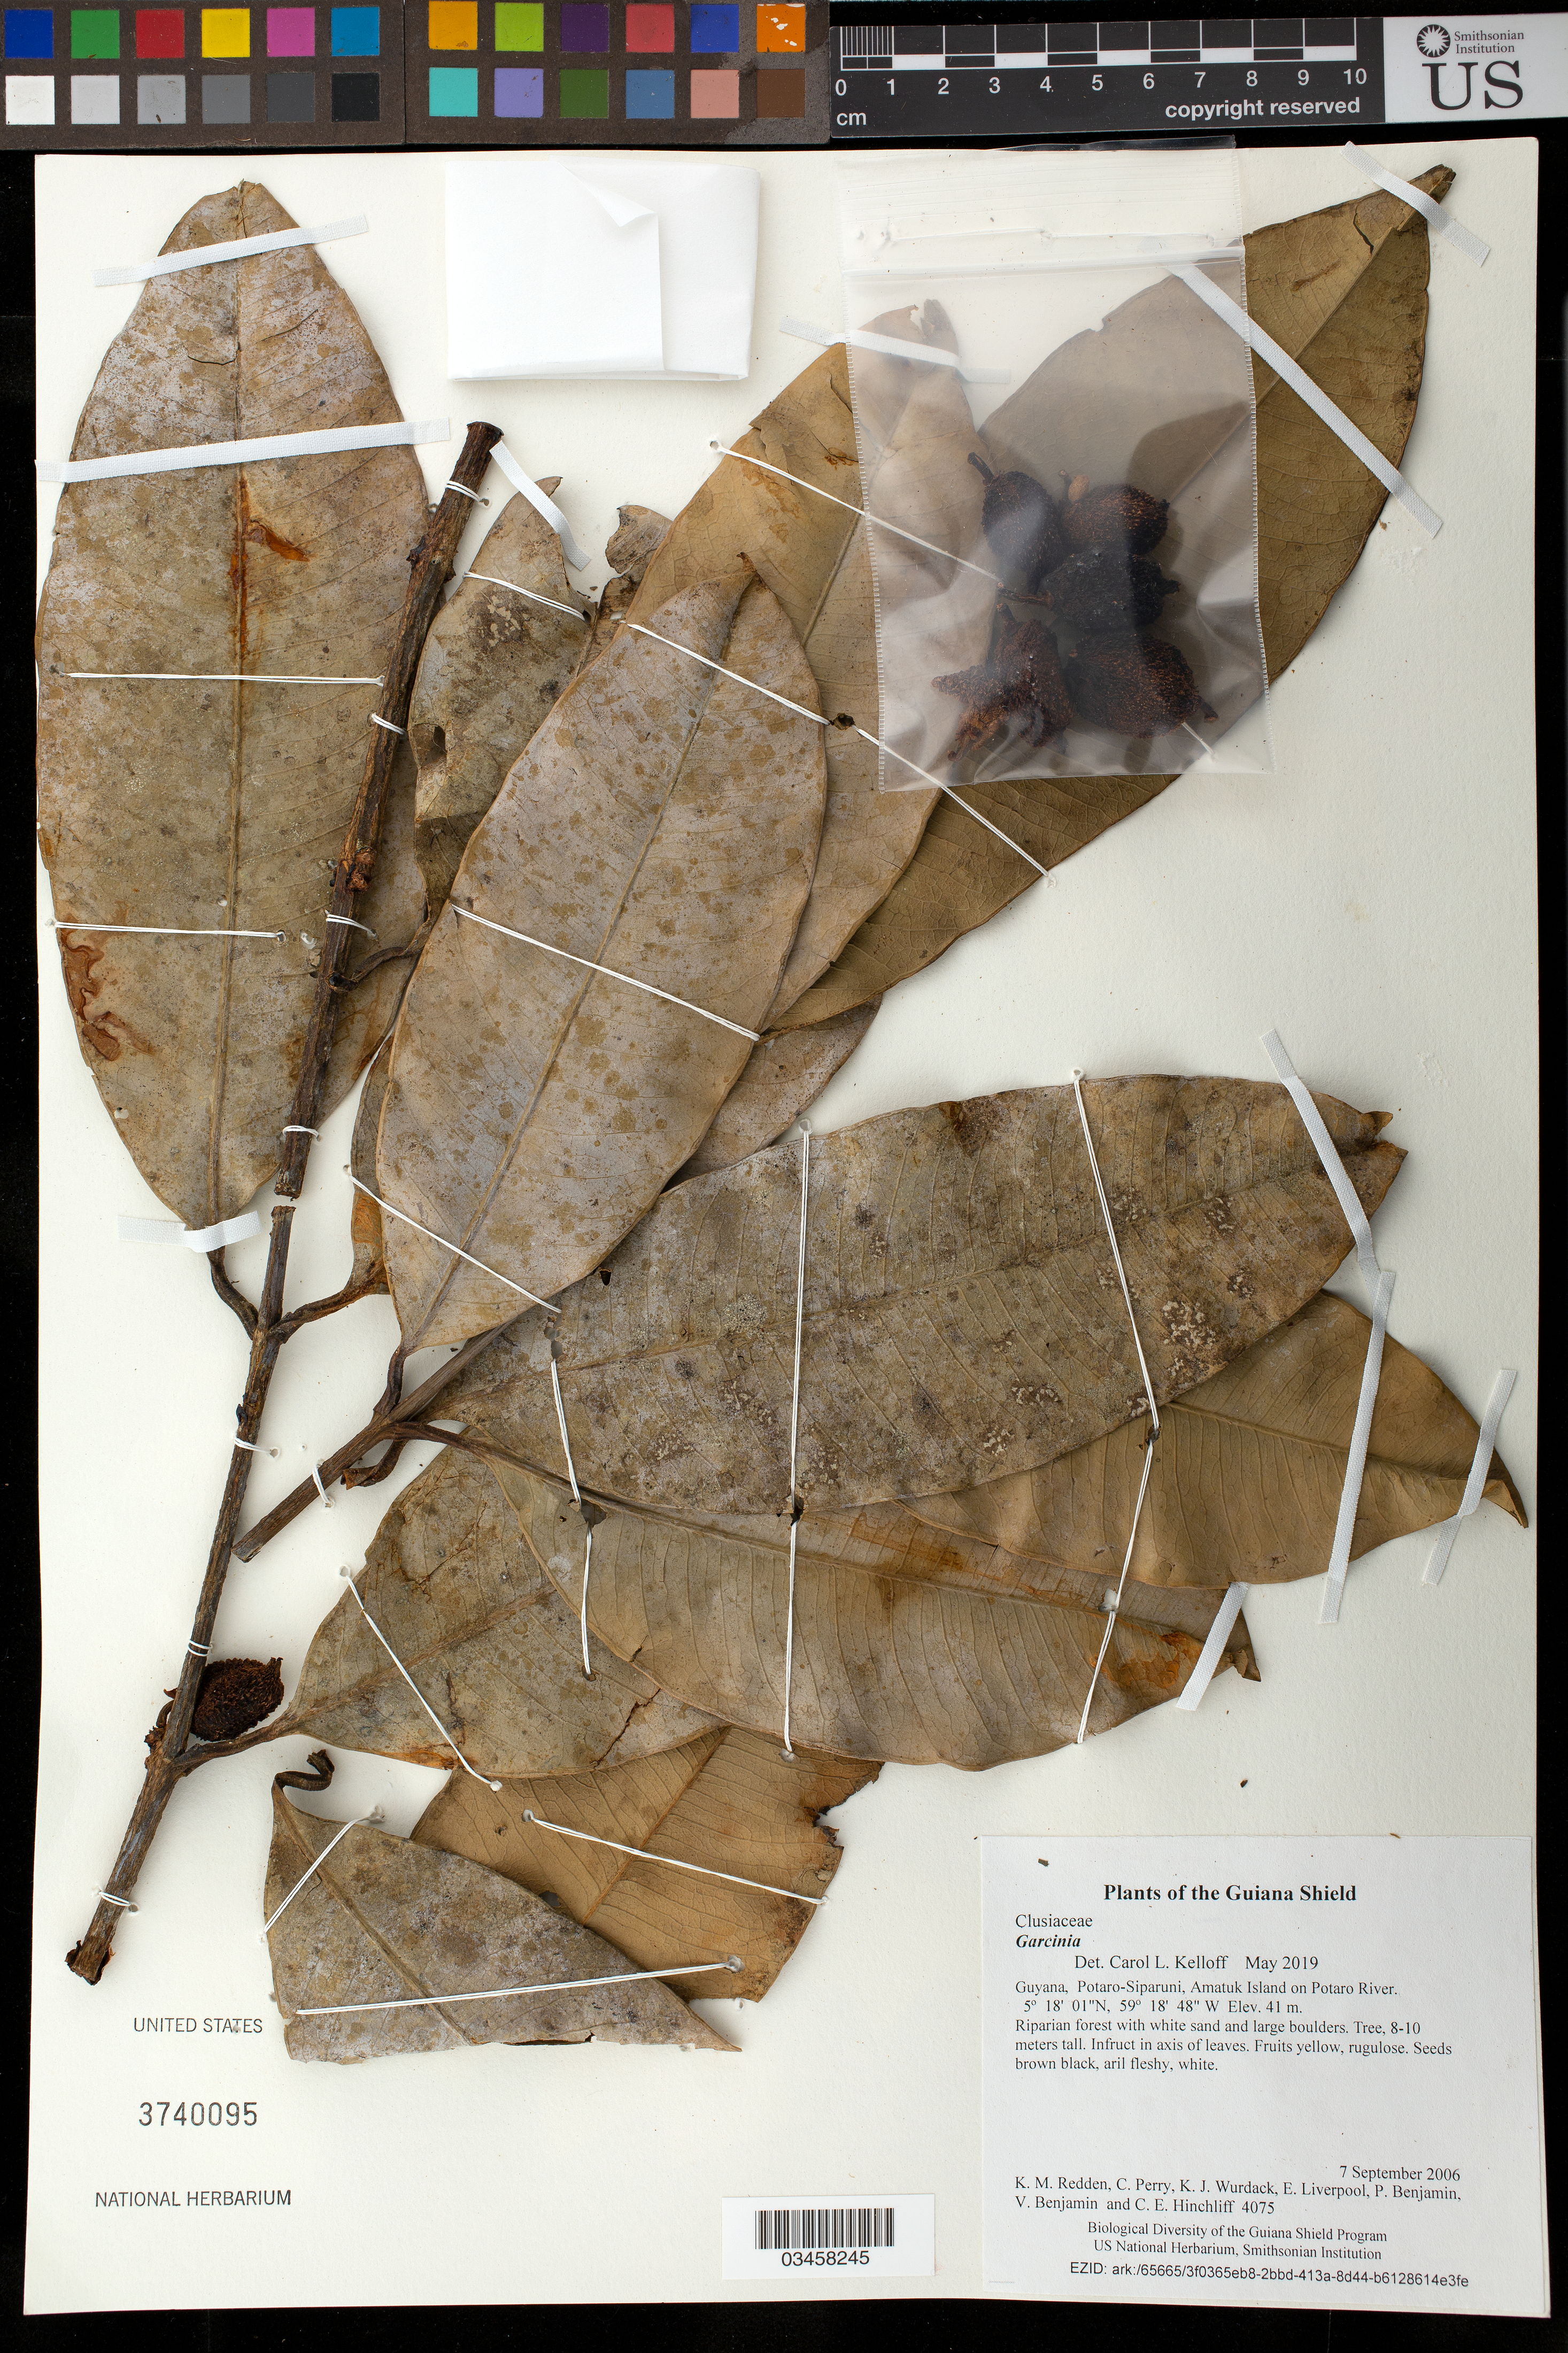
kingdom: Plantae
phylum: Tracheophyta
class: Magnoliopsida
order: Malpighiales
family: Clusiaceae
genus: Garcinia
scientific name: Garcinia sp.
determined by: Kelloff, Carol L.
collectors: K. M. Redden, C. Perry, K. Wurdack, E. Liverpool, P. Benjamin, V. Benjamin & C. E. Hinchliff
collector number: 4075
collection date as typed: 7 September 2006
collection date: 2006-09-07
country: Guyana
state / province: Potaro-Siparuni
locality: Amatuk Island on Potaro River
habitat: Riparian forest with white sand and large boulders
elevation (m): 41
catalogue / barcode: US 3740095